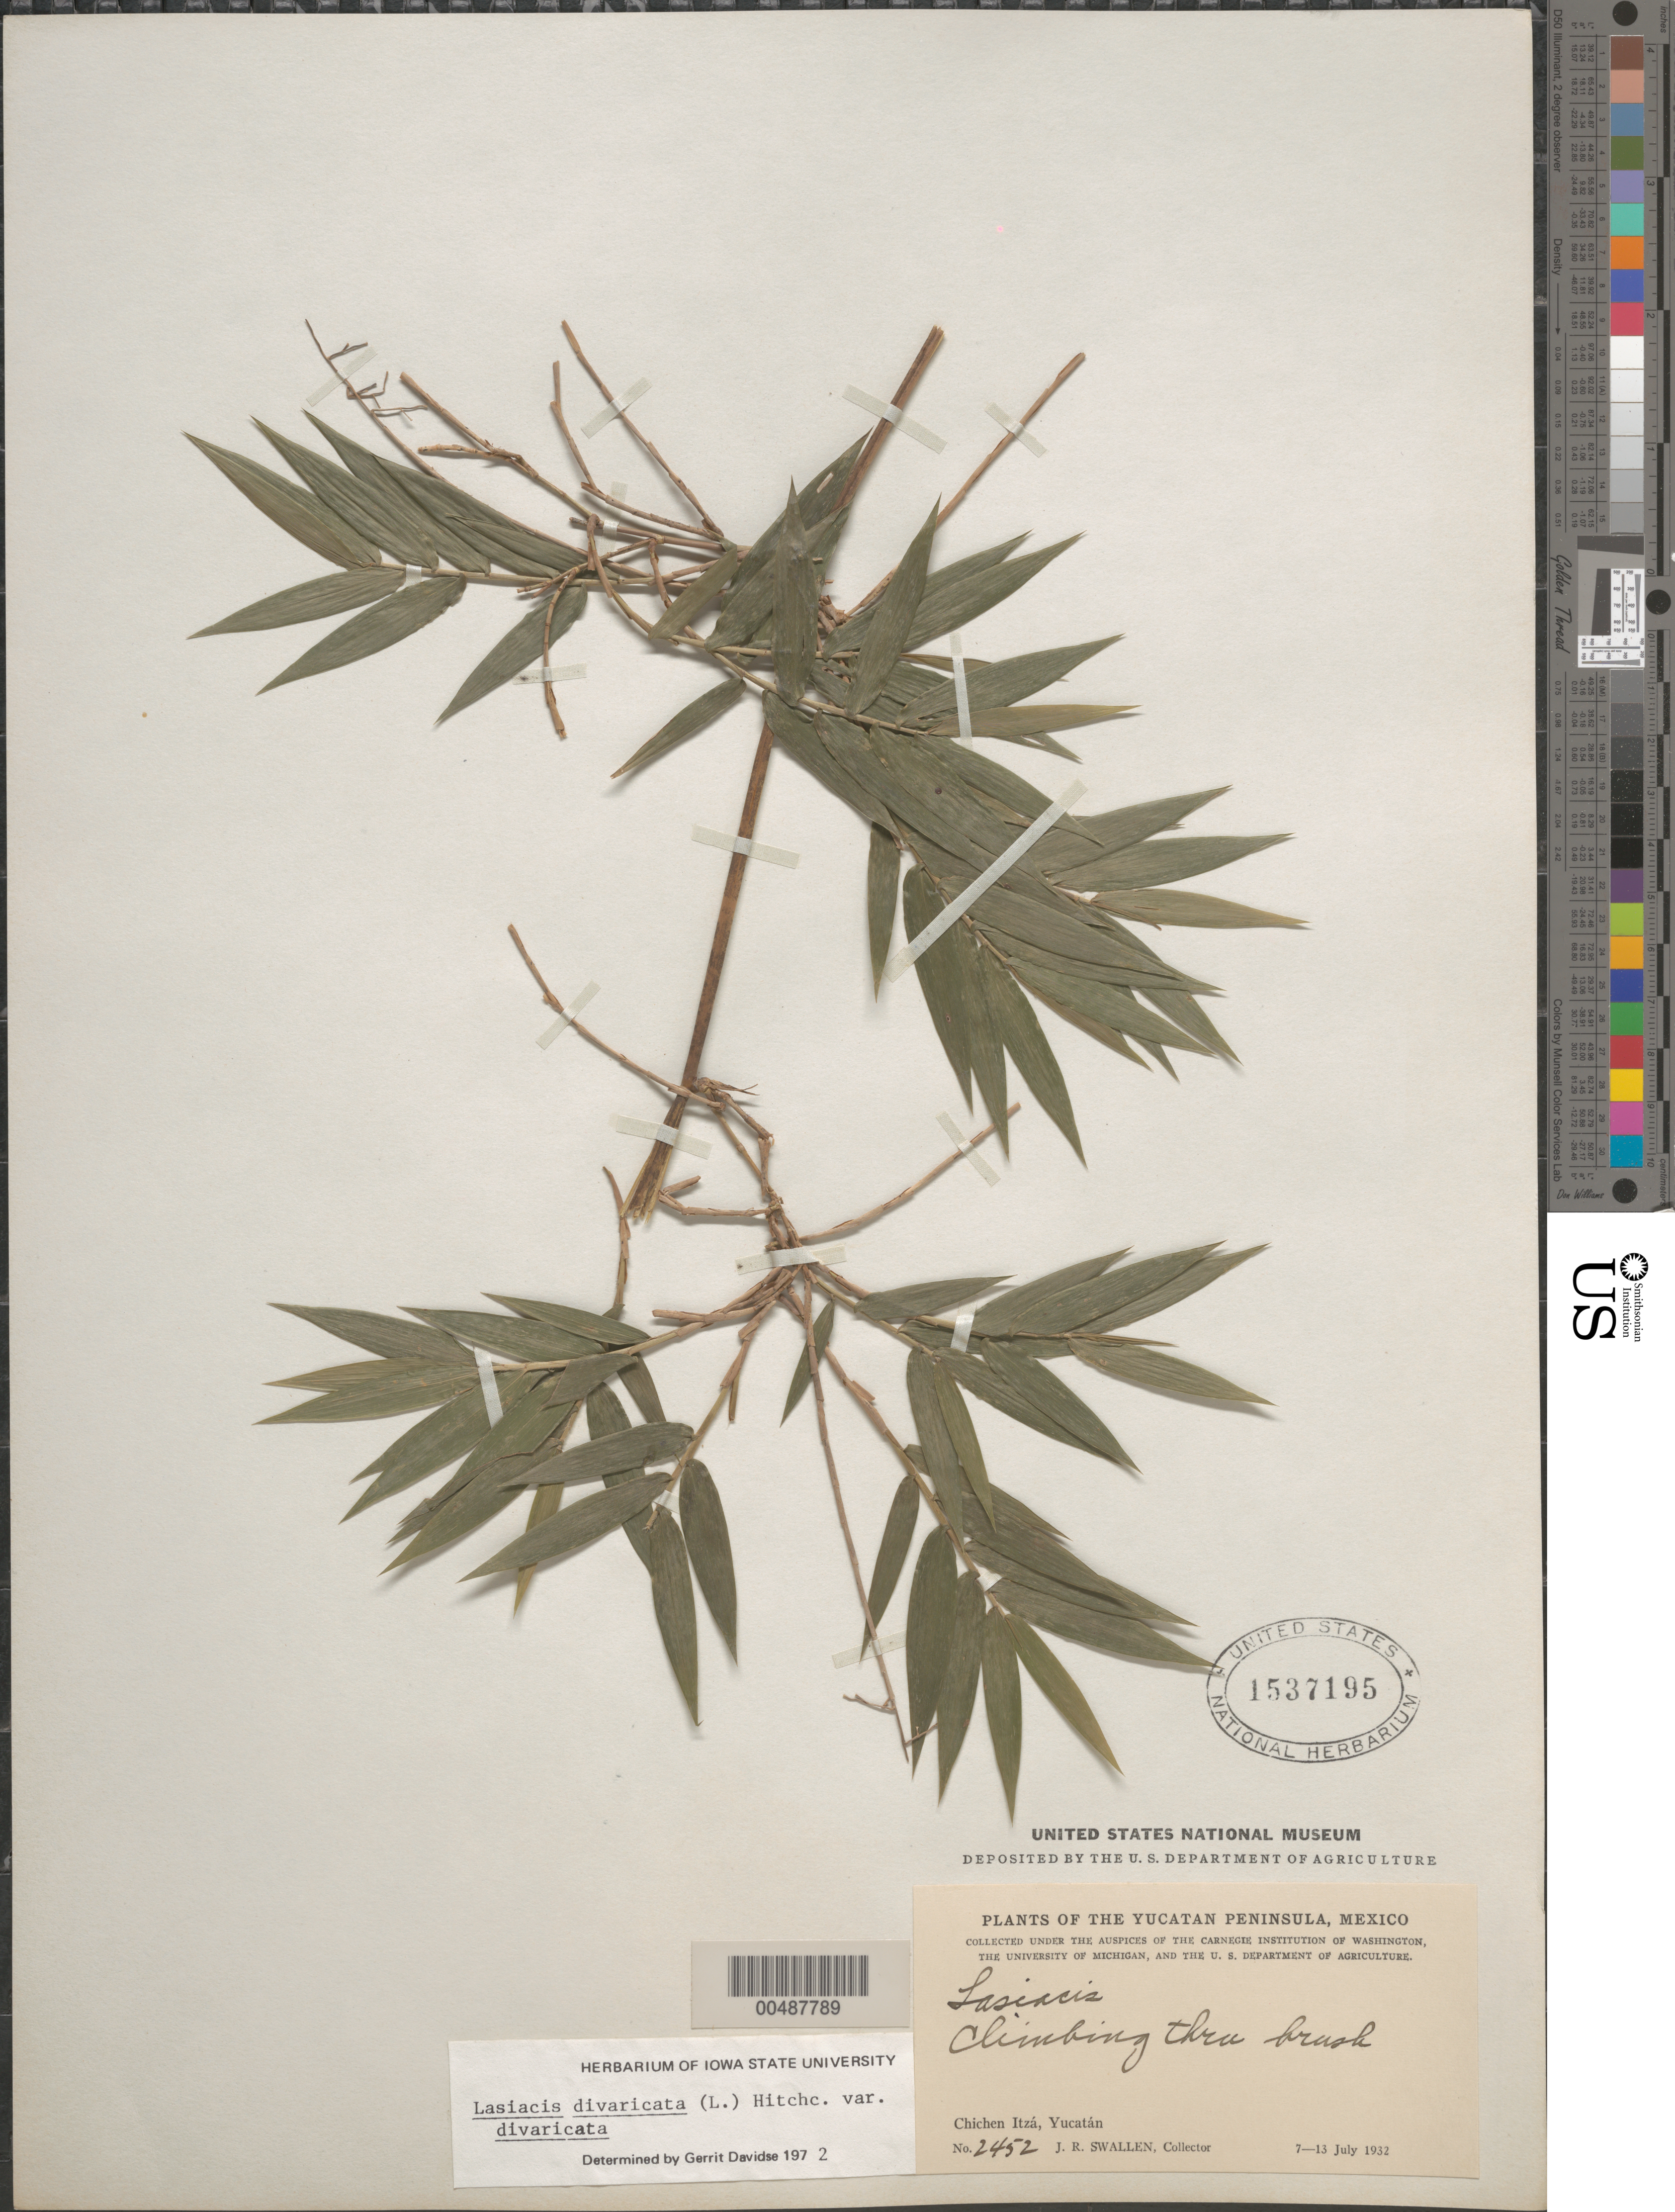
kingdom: Plantae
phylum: Tracheophyta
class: Liliopsida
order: Poales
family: Poaceae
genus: Lasiacis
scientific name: Lasiacis divaricata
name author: (L.) Hitchc.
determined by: Davidse, Gerrit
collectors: J. R. Swallen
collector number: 2452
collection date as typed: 7 Jul 1932 to 13 Jul 1932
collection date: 1932-07-07/1932-07-13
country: Mexico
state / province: Yucatan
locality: Yucatan Peninsula, Chichen Itz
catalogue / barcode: US 1537195